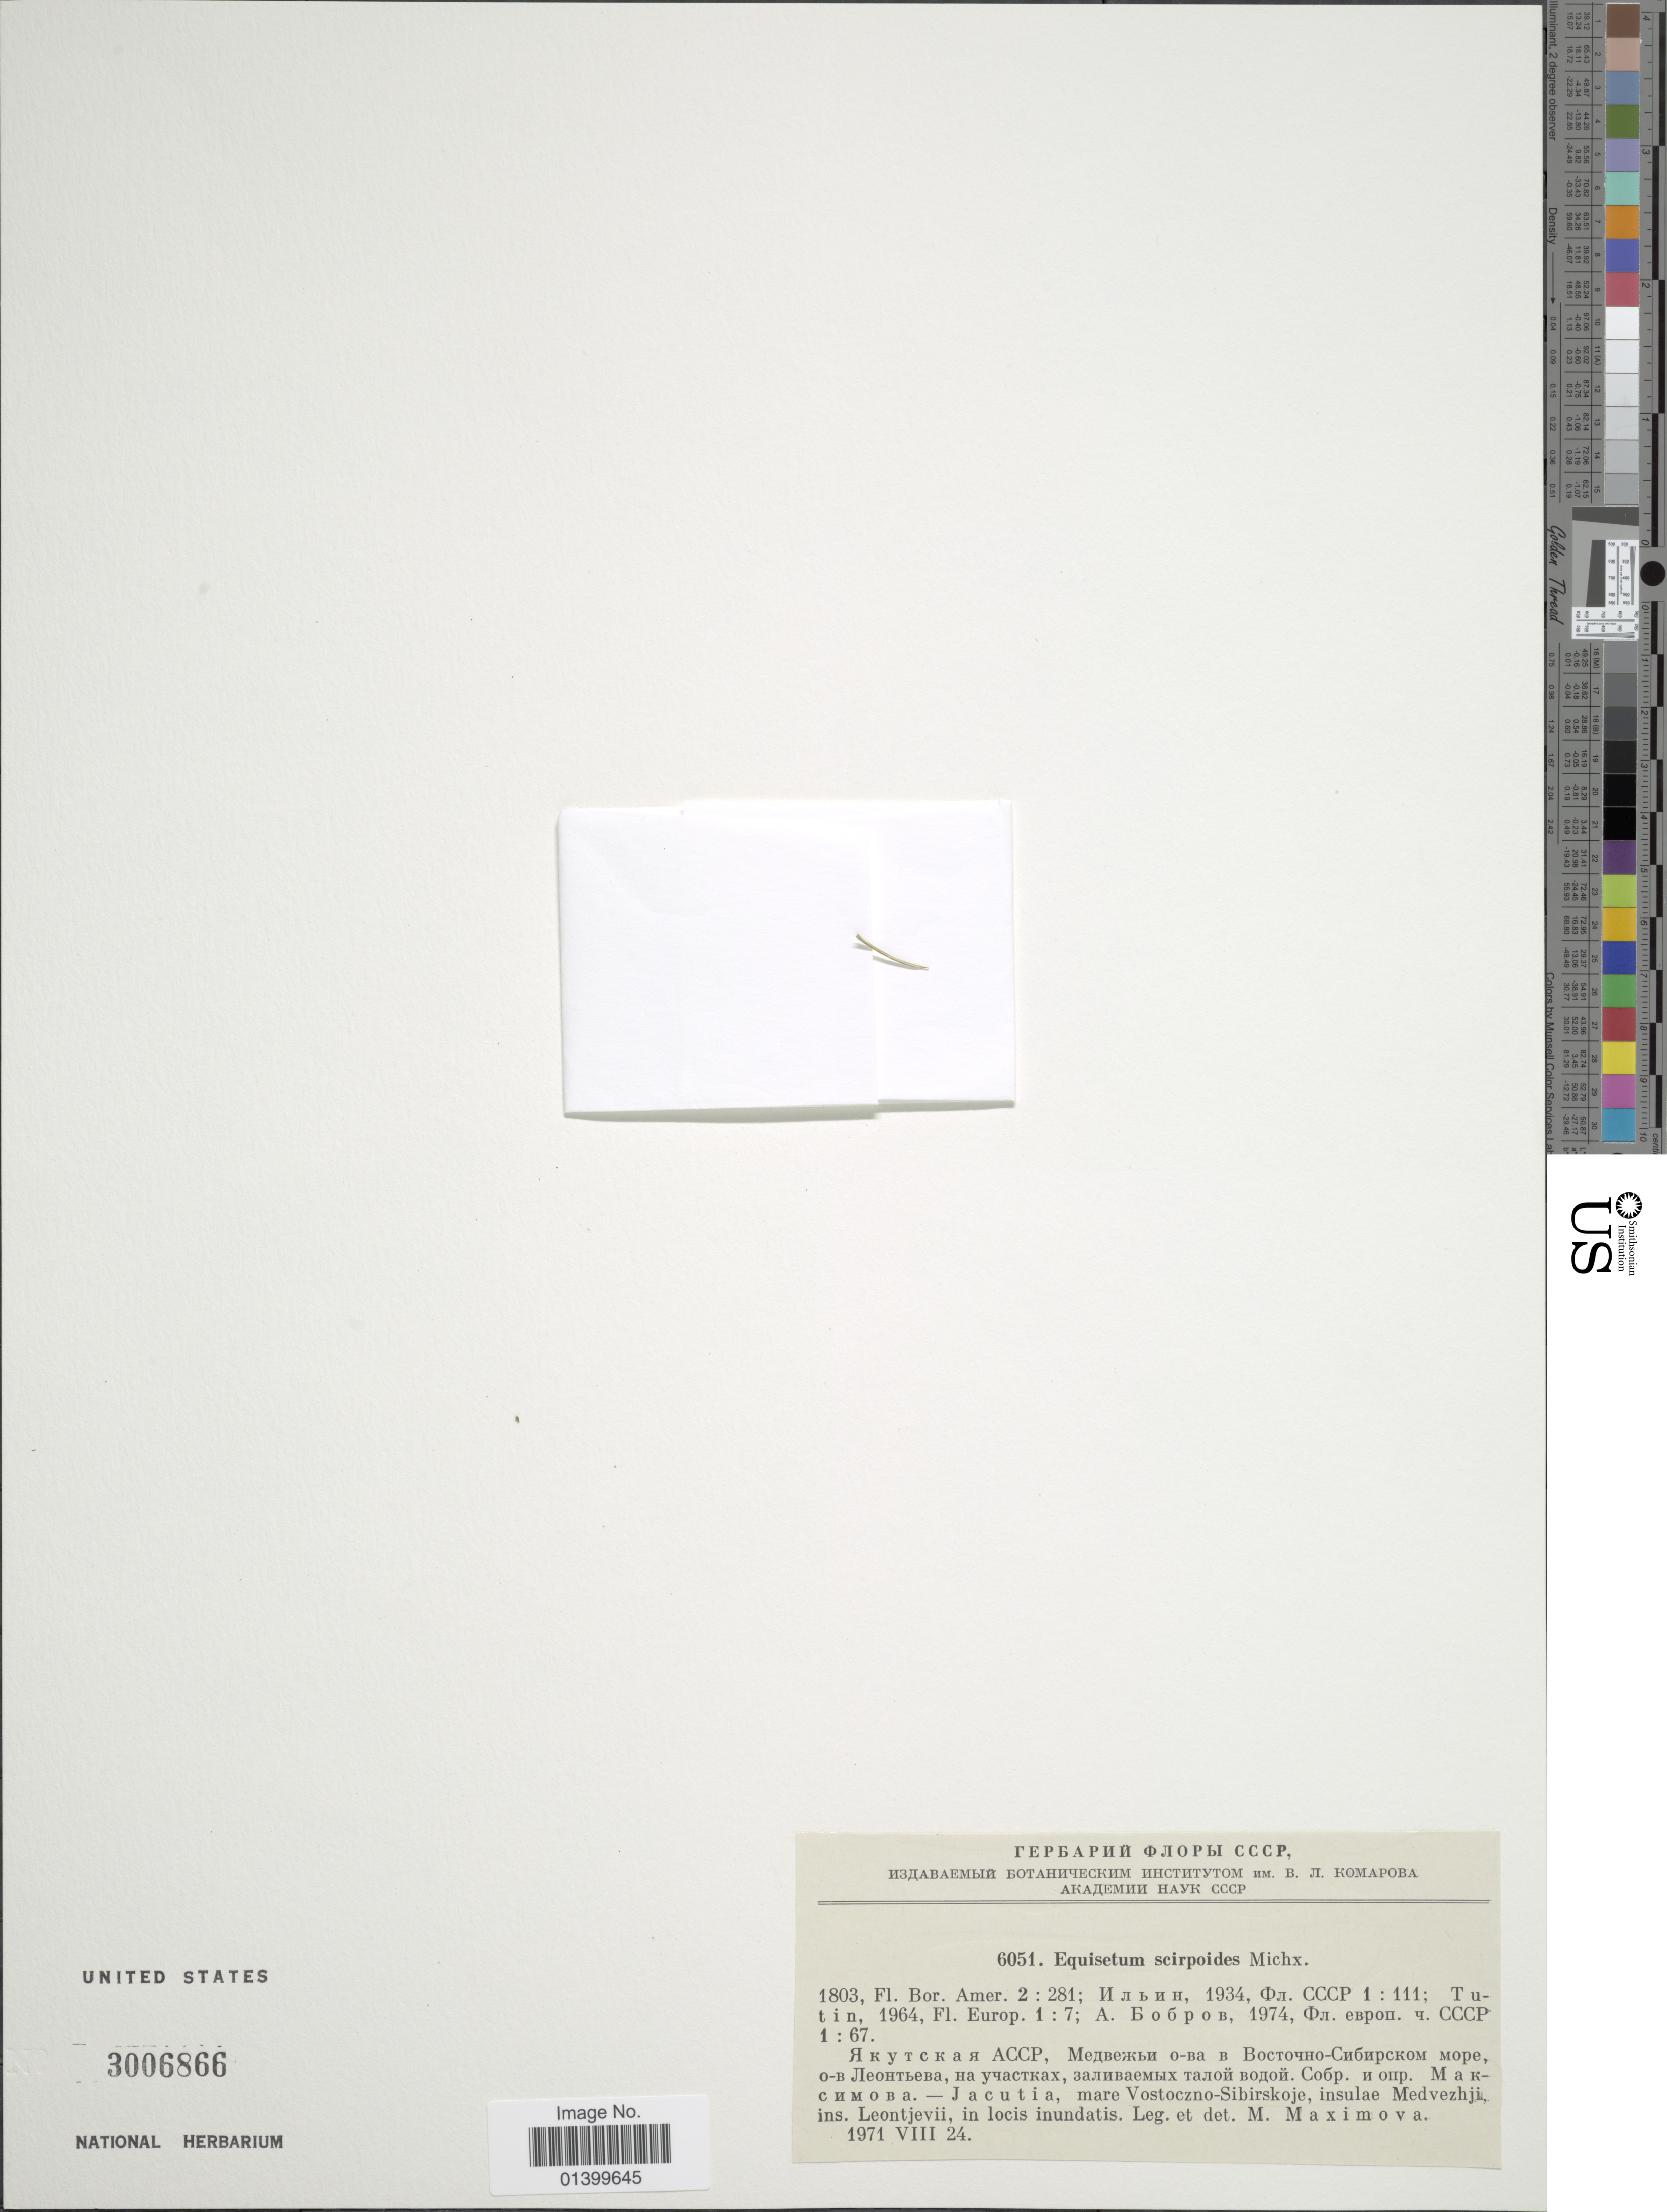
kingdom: Plantae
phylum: Tracheophyta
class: Polypodiopsida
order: Equisetales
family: Equisetaceae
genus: Equisetum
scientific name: Equisetum scirpoides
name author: Michx.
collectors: M. Maximova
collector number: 6051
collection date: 1971-08-24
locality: Jacutia, mare Vostoczno-Sibirskoje, insulae Medvezhji, ins. Leontjevii, in locis inundatis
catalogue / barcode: US 3006866